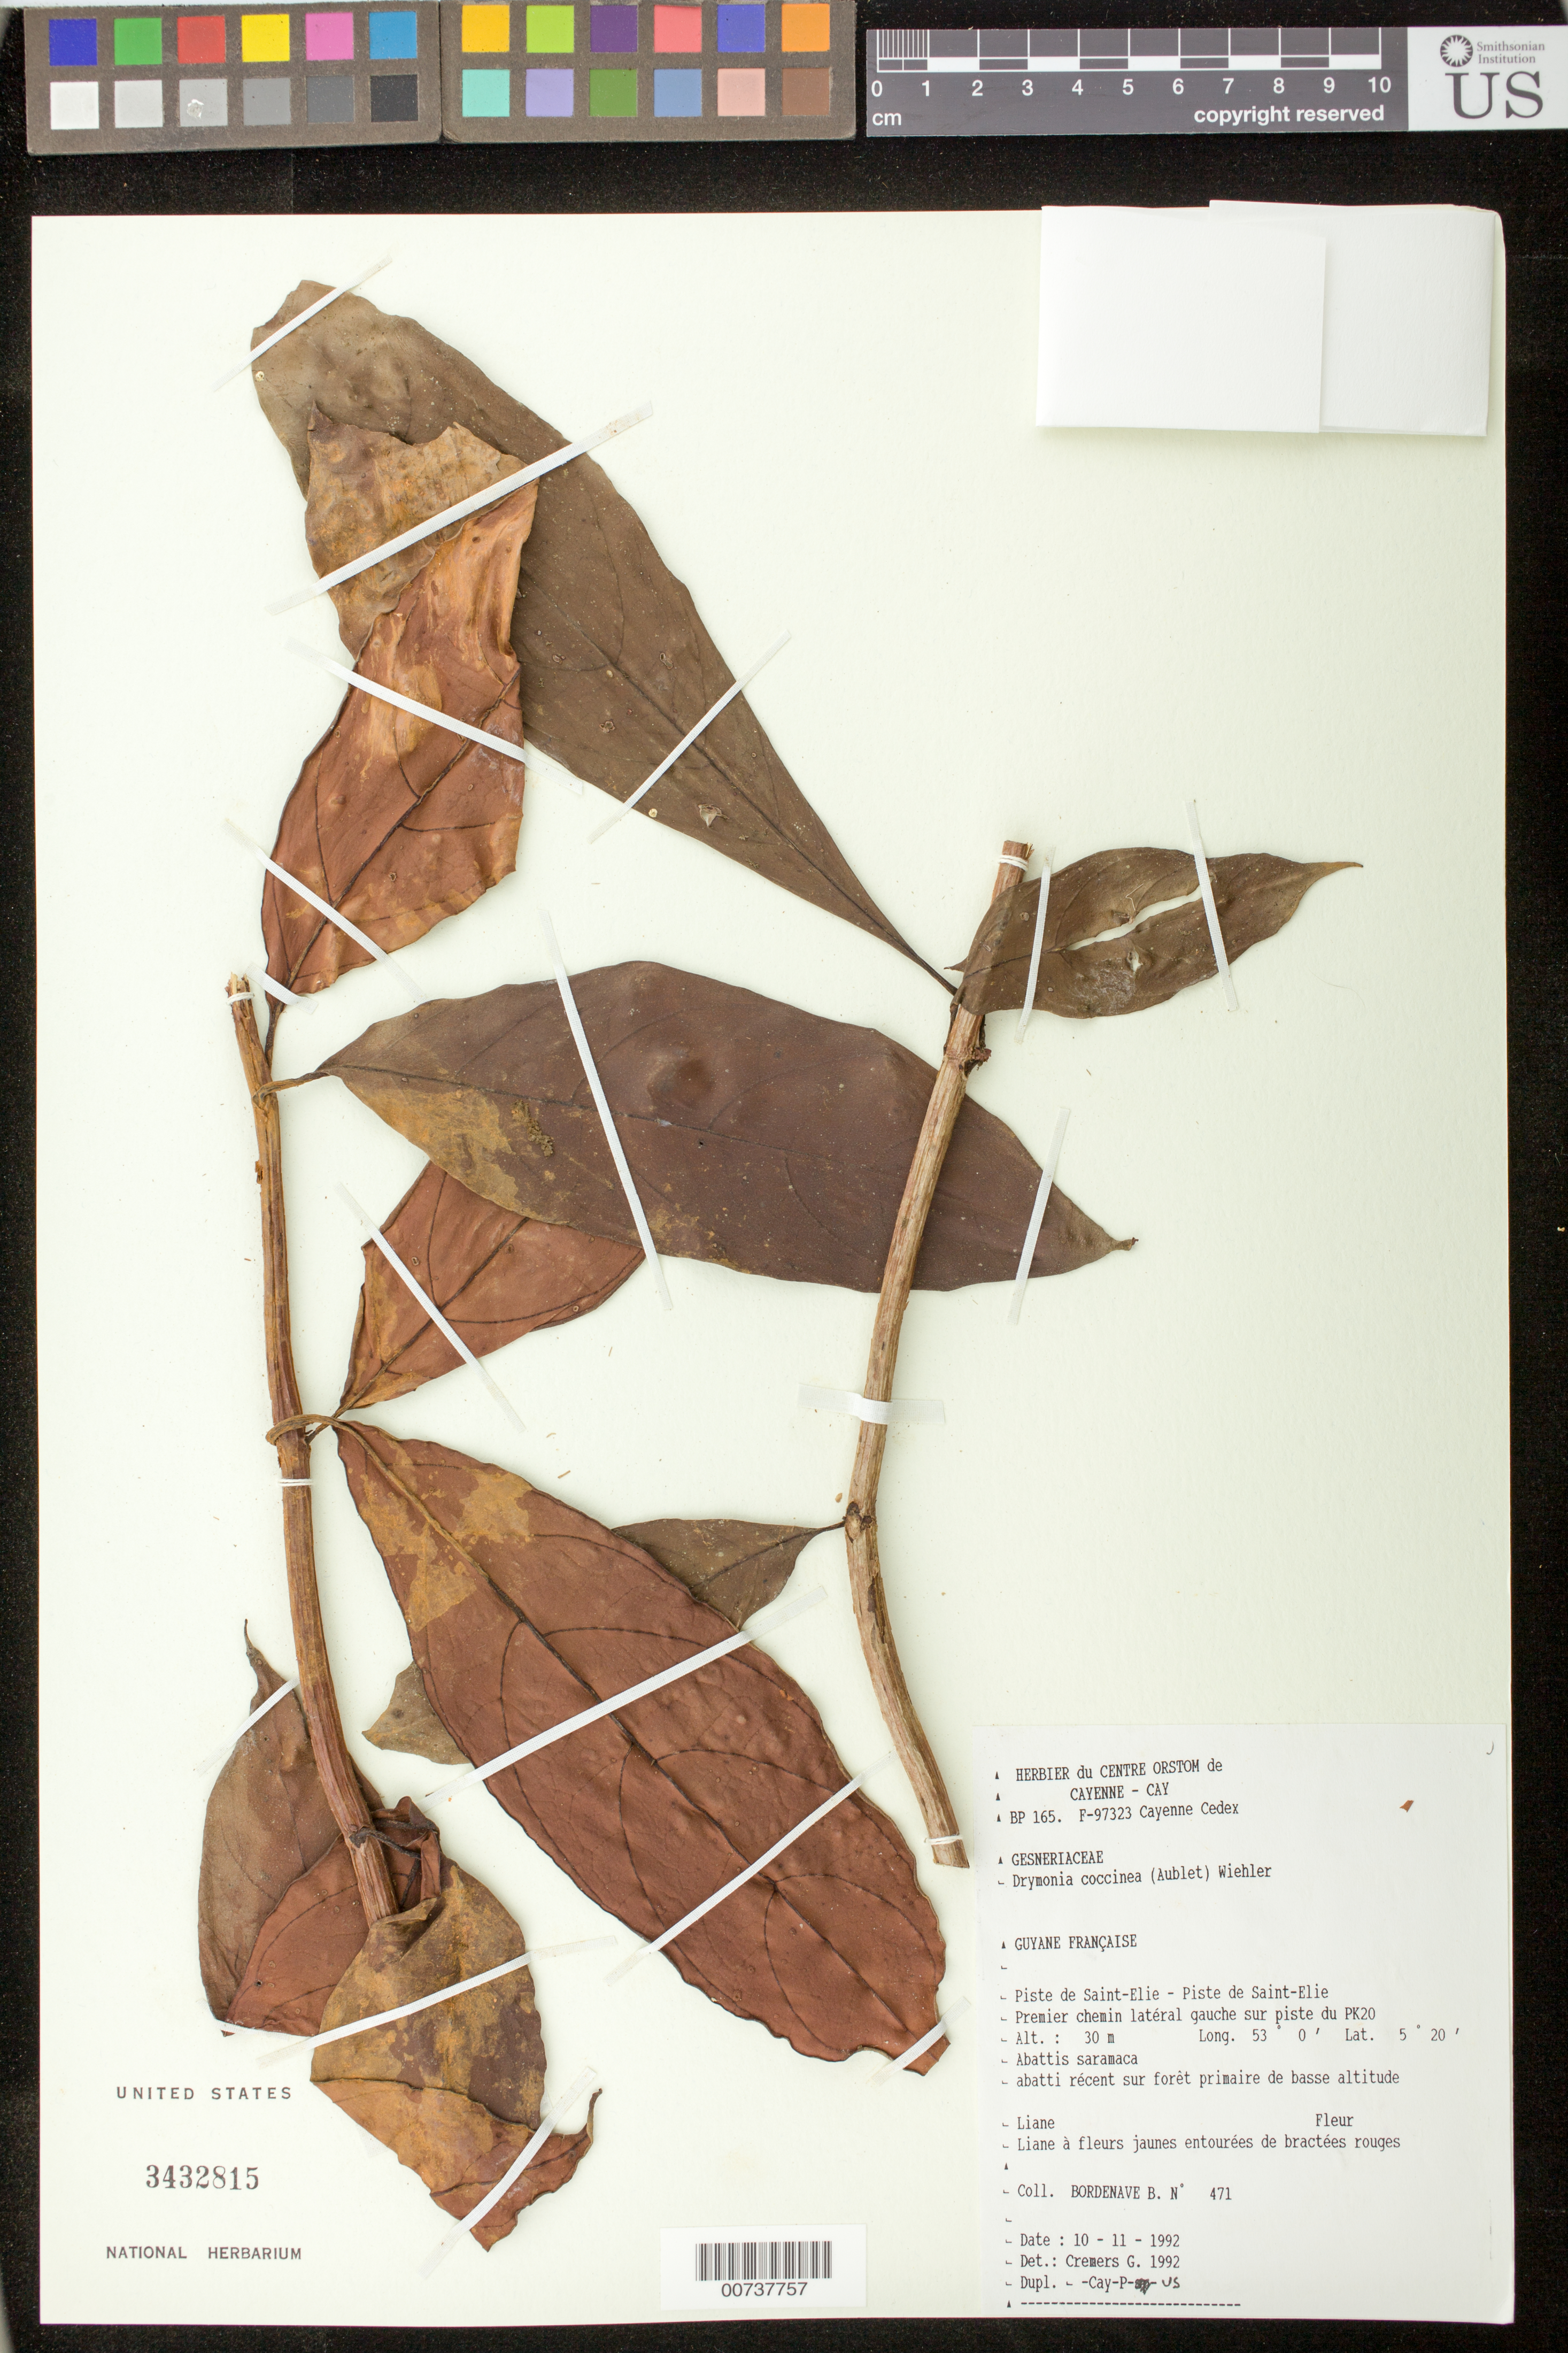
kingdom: Plantae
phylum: Tracheophyta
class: Magnoliopsida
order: Lamiales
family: Gesneriaceae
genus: Drymonia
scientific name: Drymonia coccinea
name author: (Aubl.) Wiehler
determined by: Cremers, Georges A.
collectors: B. Bordenave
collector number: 471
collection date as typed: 10 Nov 1992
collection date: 1992-11-10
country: French Guiana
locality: Piste de Saint-Elie, premier chemin latéral gauche sur piste du PK20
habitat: Abattis saramaca, abbati récent sur forêt primaire de basse altitude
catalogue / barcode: US 3432815